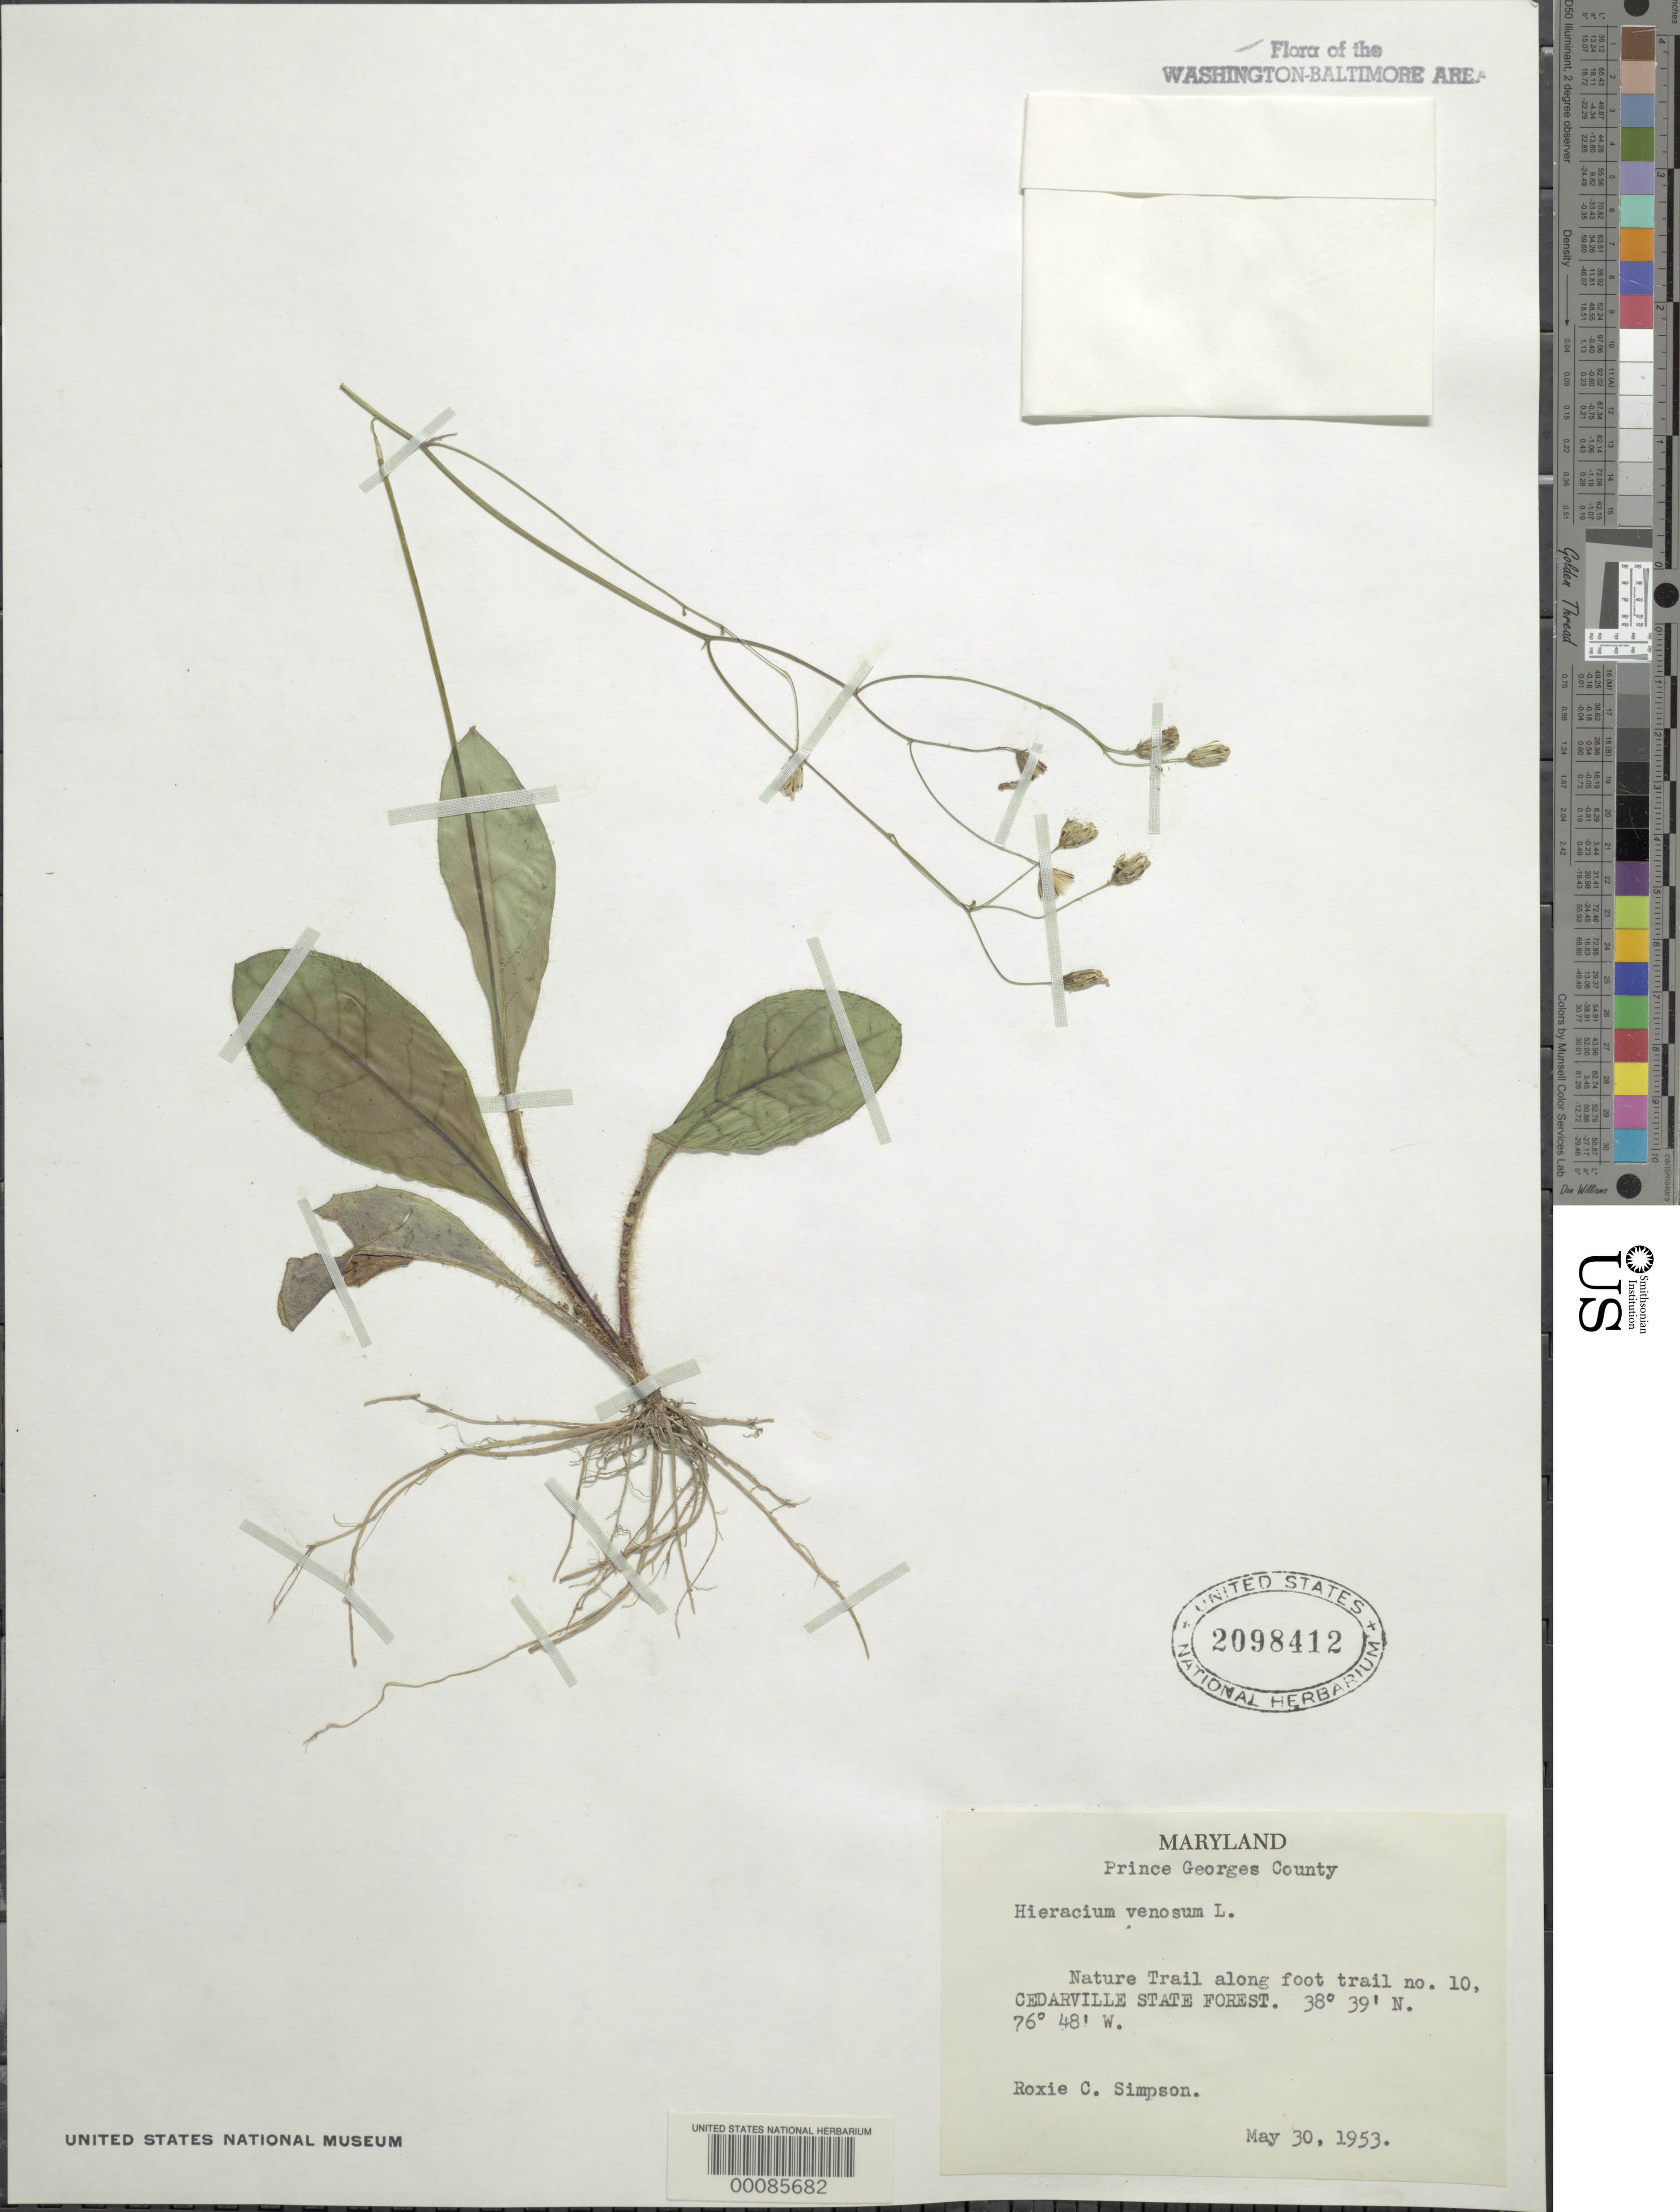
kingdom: Plantae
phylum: Tracheophyta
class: Magnoliopsida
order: Asterales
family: Asteraceae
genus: Hieracium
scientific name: Hieracium venosum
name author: L.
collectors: R. Simpson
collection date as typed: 30 May 1953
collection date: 1953-05-30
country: United States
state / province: Maryland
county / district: Prince George's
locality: Cedarville State Forest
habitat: Foot trail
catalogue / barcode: US 2098412